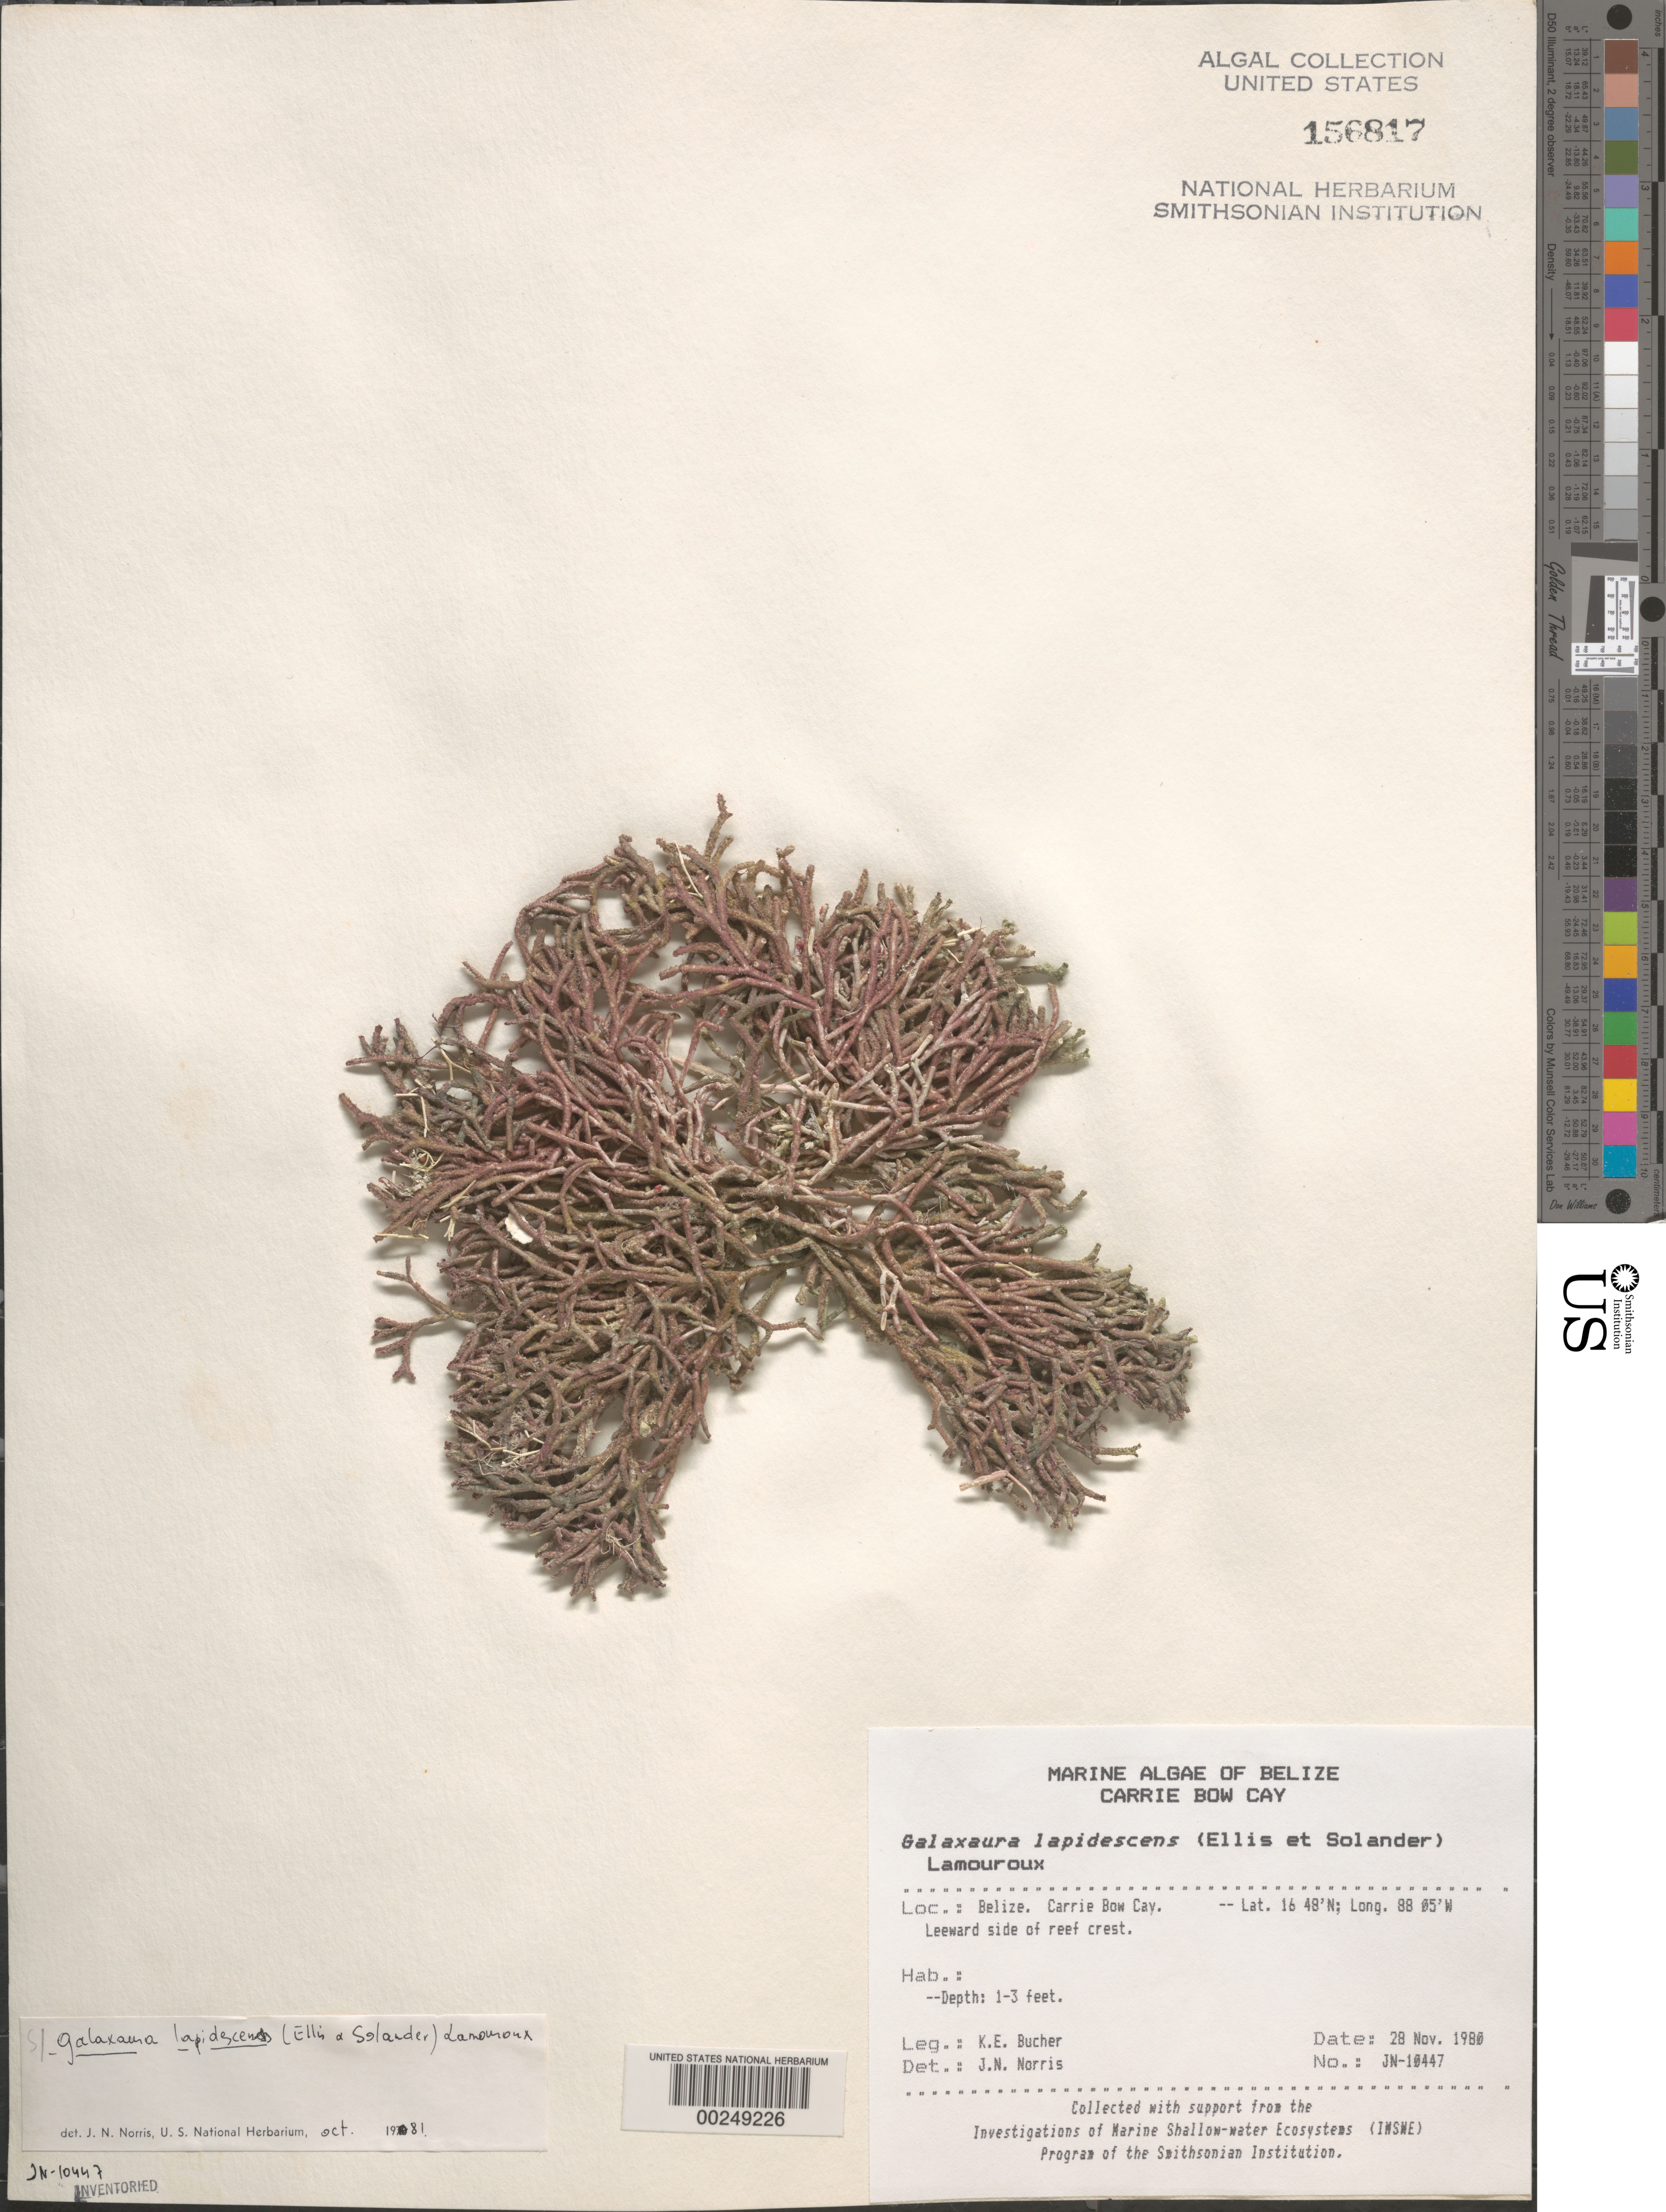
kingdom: Plantae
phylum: Rhodophyta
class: Florideophyceae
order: Nemaliales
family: Galaxauraceae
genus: Galaxaura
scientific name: Galaxaura rugosa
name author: (Ellis & Sol.) J.V.Lamouroux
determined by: Algae name updating Project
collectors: K. E. Bucher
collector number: Jn-10447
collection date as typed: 28 Nov 1980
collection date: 1980-11-28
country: Belize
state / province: Stann Creek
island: Carrie Bow Cay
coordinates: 16 48'N, 88 05'W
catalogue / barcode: US 156817